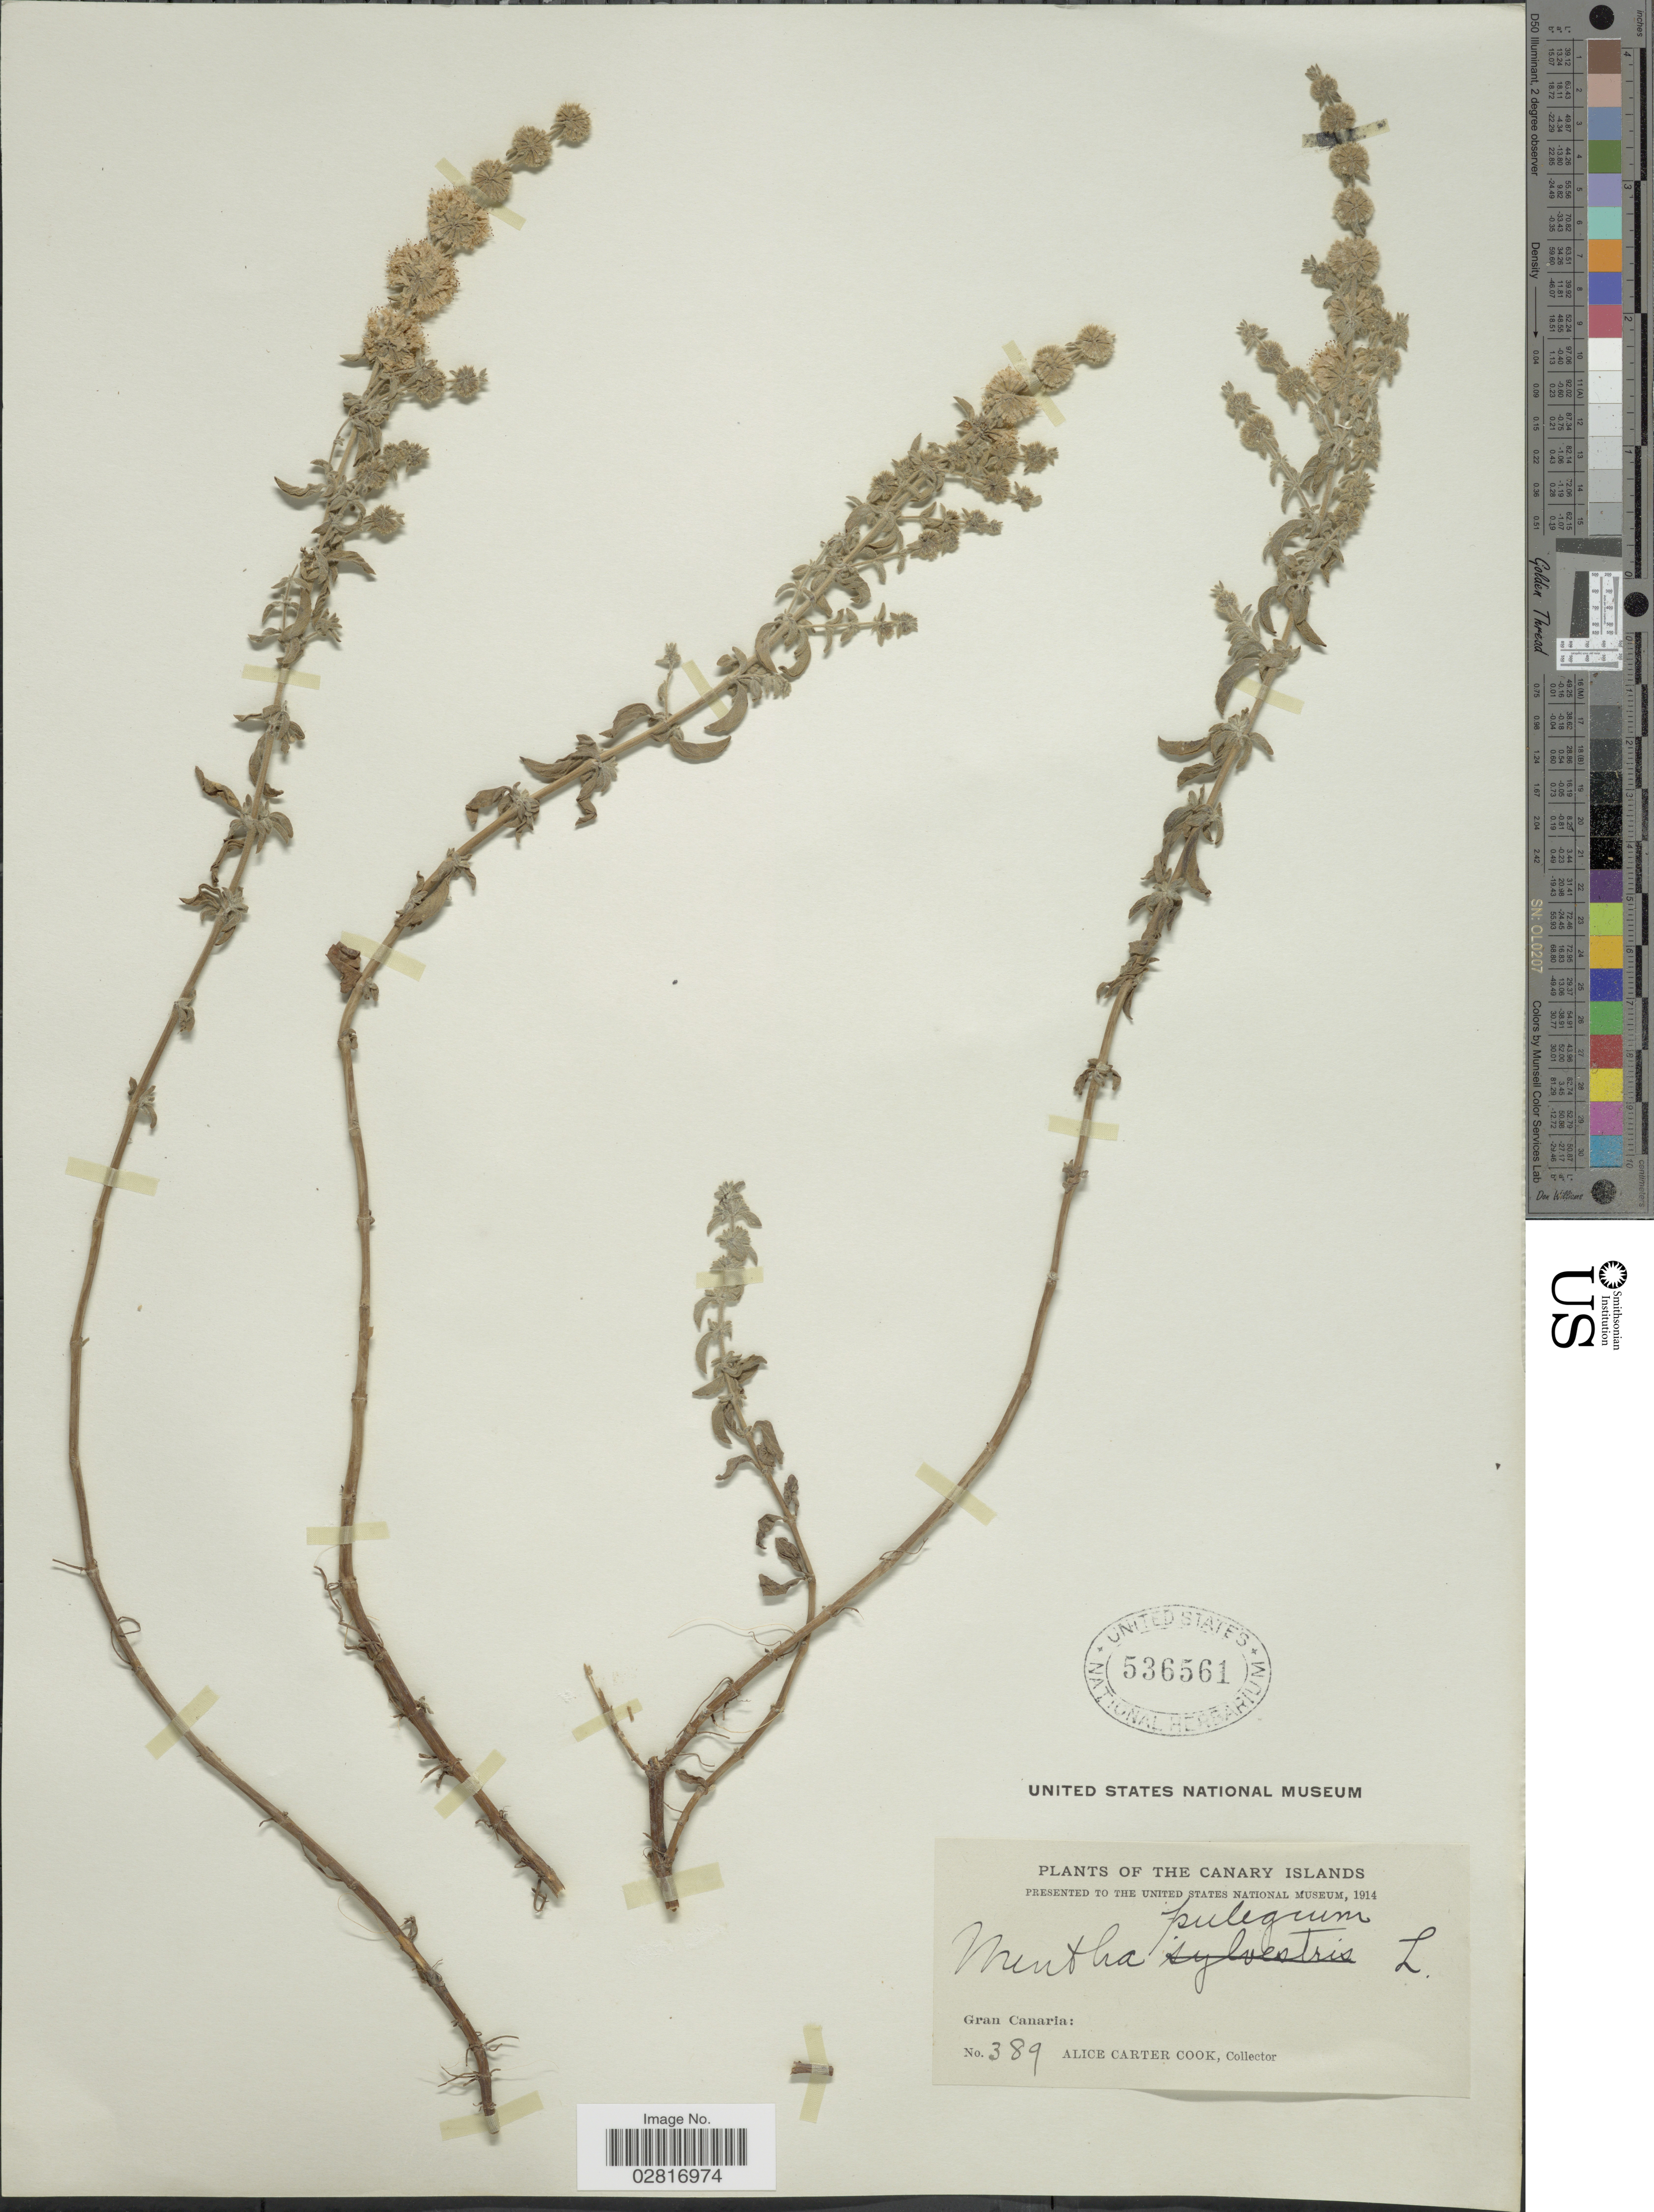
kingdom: Plantae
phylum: Tracheophyta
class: Magnoliopsida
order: Lamiales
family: Lamiaceae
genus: Mentha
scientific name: Mentha pulegium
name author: L.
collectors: Alice C. Cook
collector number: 389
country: Spain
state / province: Canarias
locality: The Canary Islands, Gran Canaria.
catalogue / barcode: US 536561